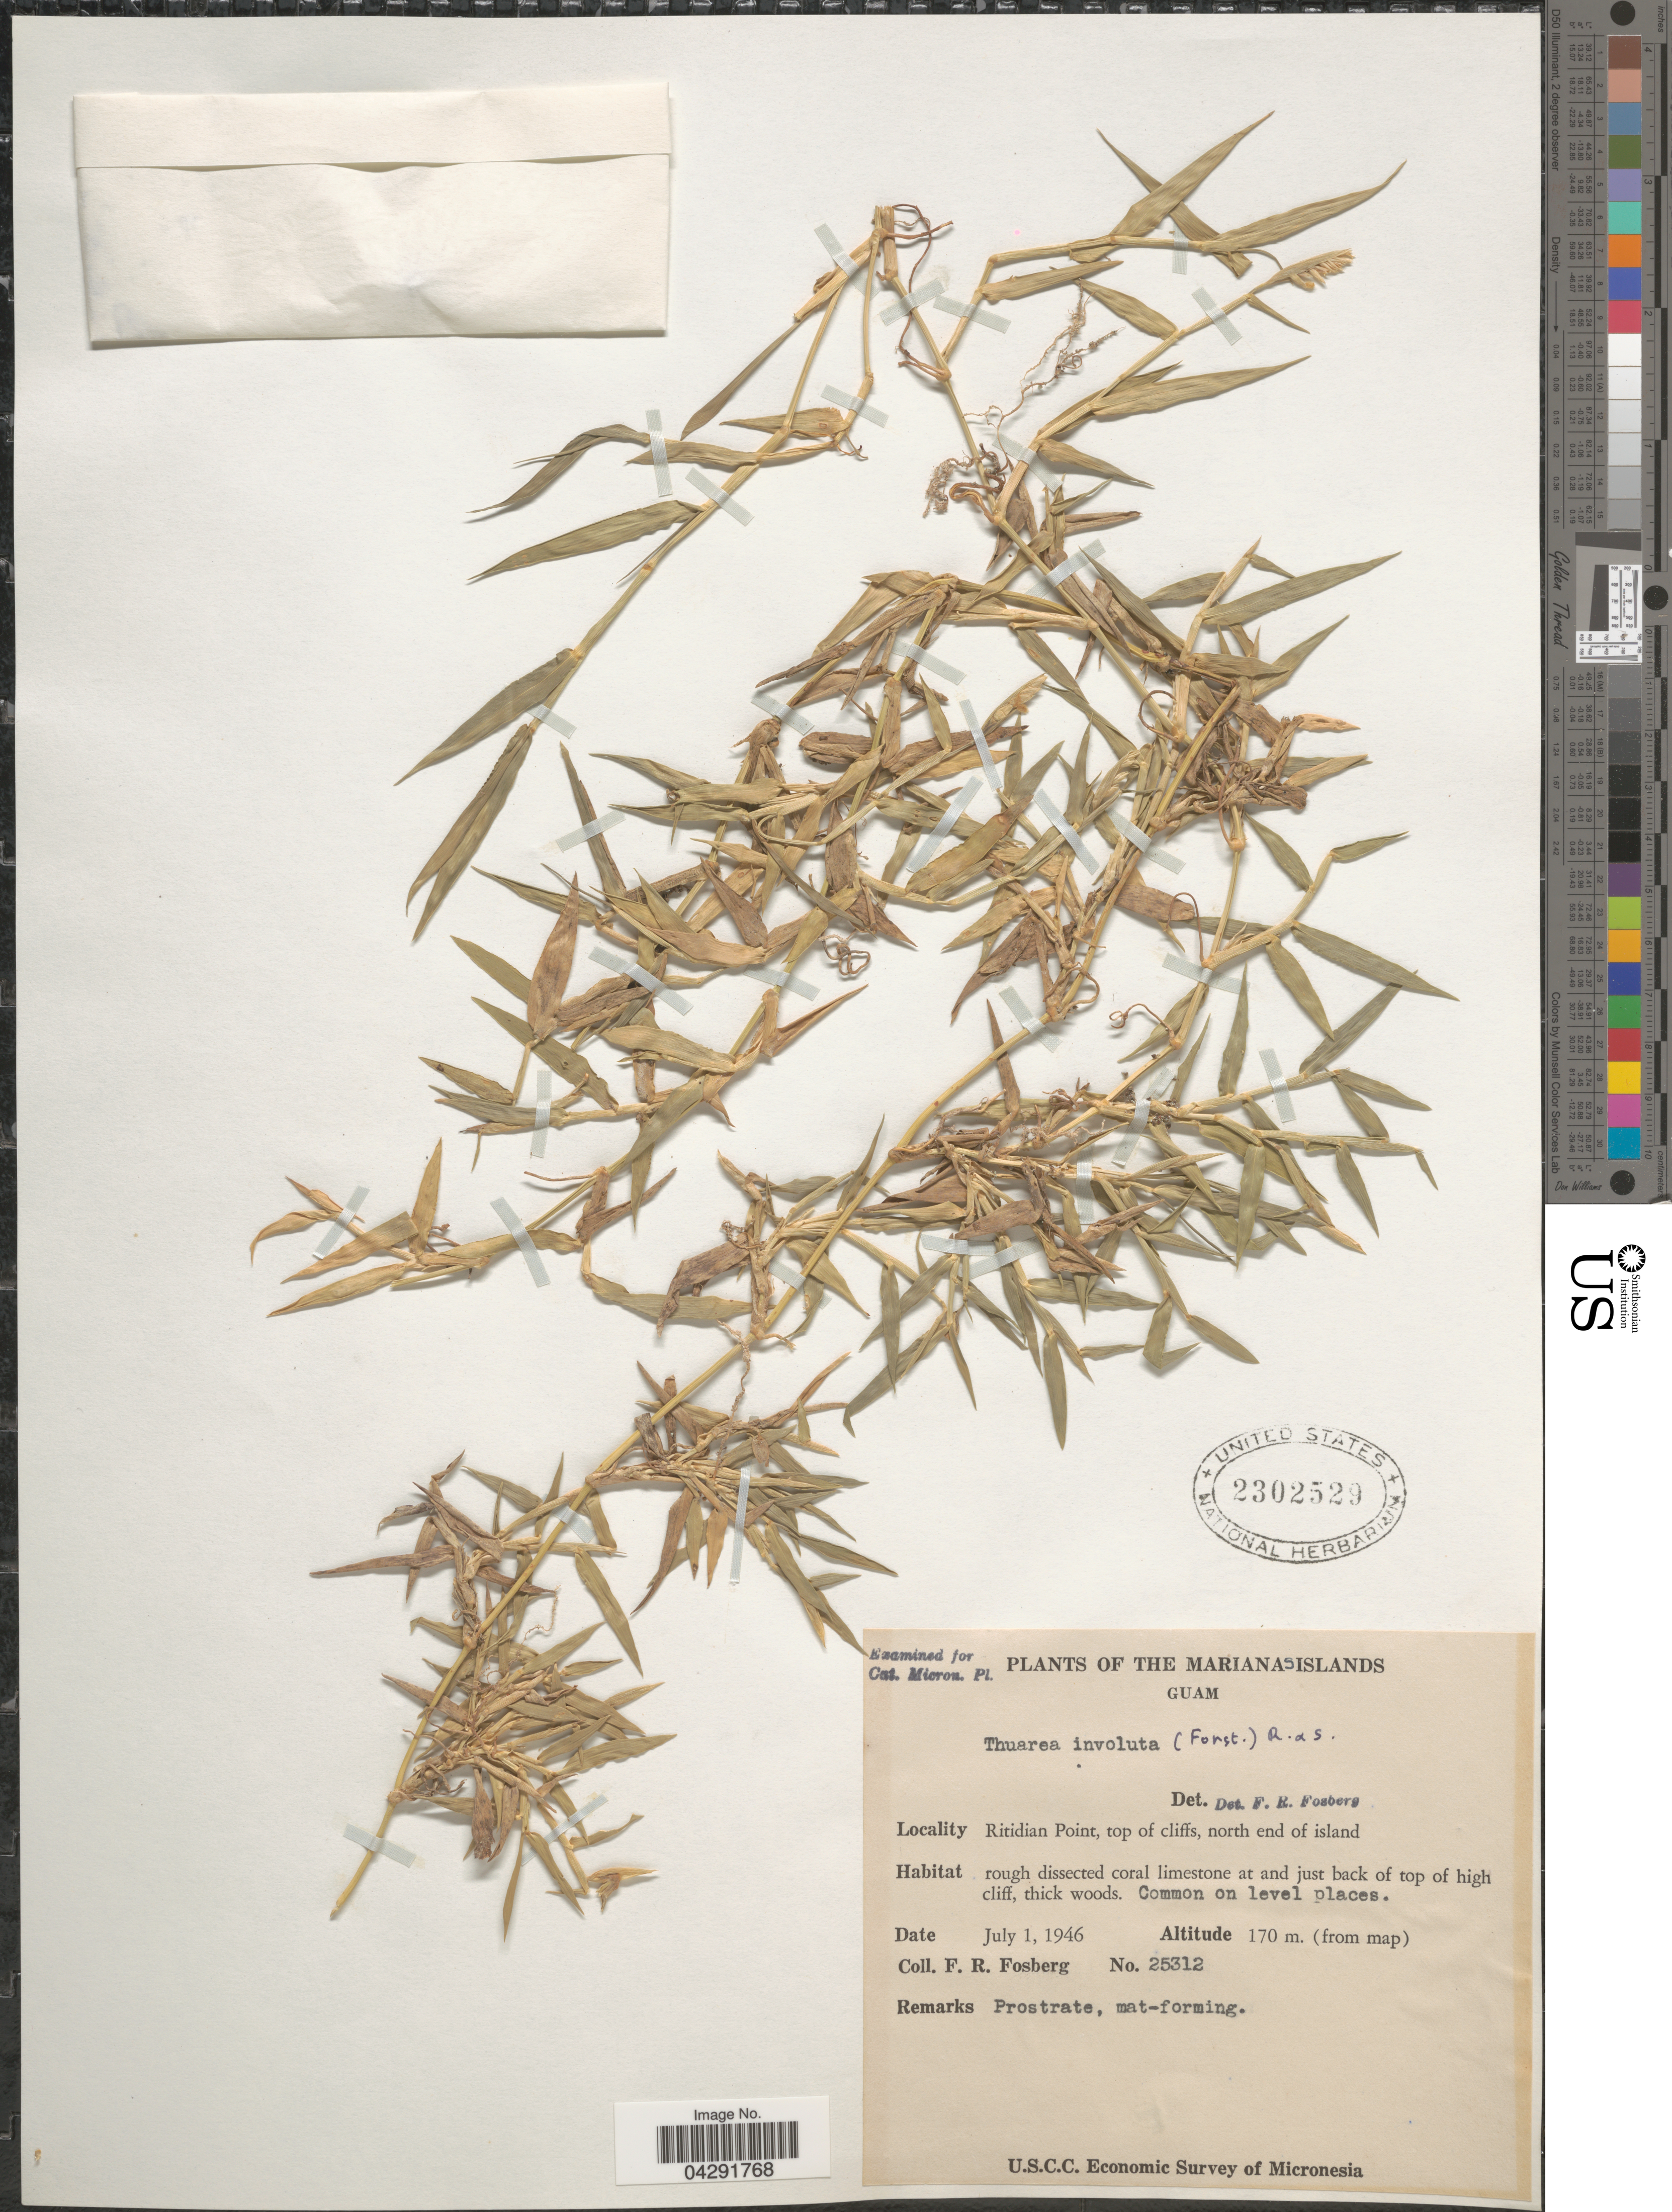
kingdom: Plantae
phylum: Tracheophyta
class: Liliopsida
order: Poales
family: Poaceae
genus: Thuarea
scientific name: Thuarea involuta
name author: (G. Forst.) R. Br. ex Sm.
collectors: F. R. Fosberg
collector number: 25312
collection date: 1946-07-01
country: Guam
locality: Marianas Islands. Ritidian Point, top of cliffs, north end of island. U.S.C.C. Economic Survey of Micronesia.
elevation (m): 170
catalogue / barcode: US 2302529